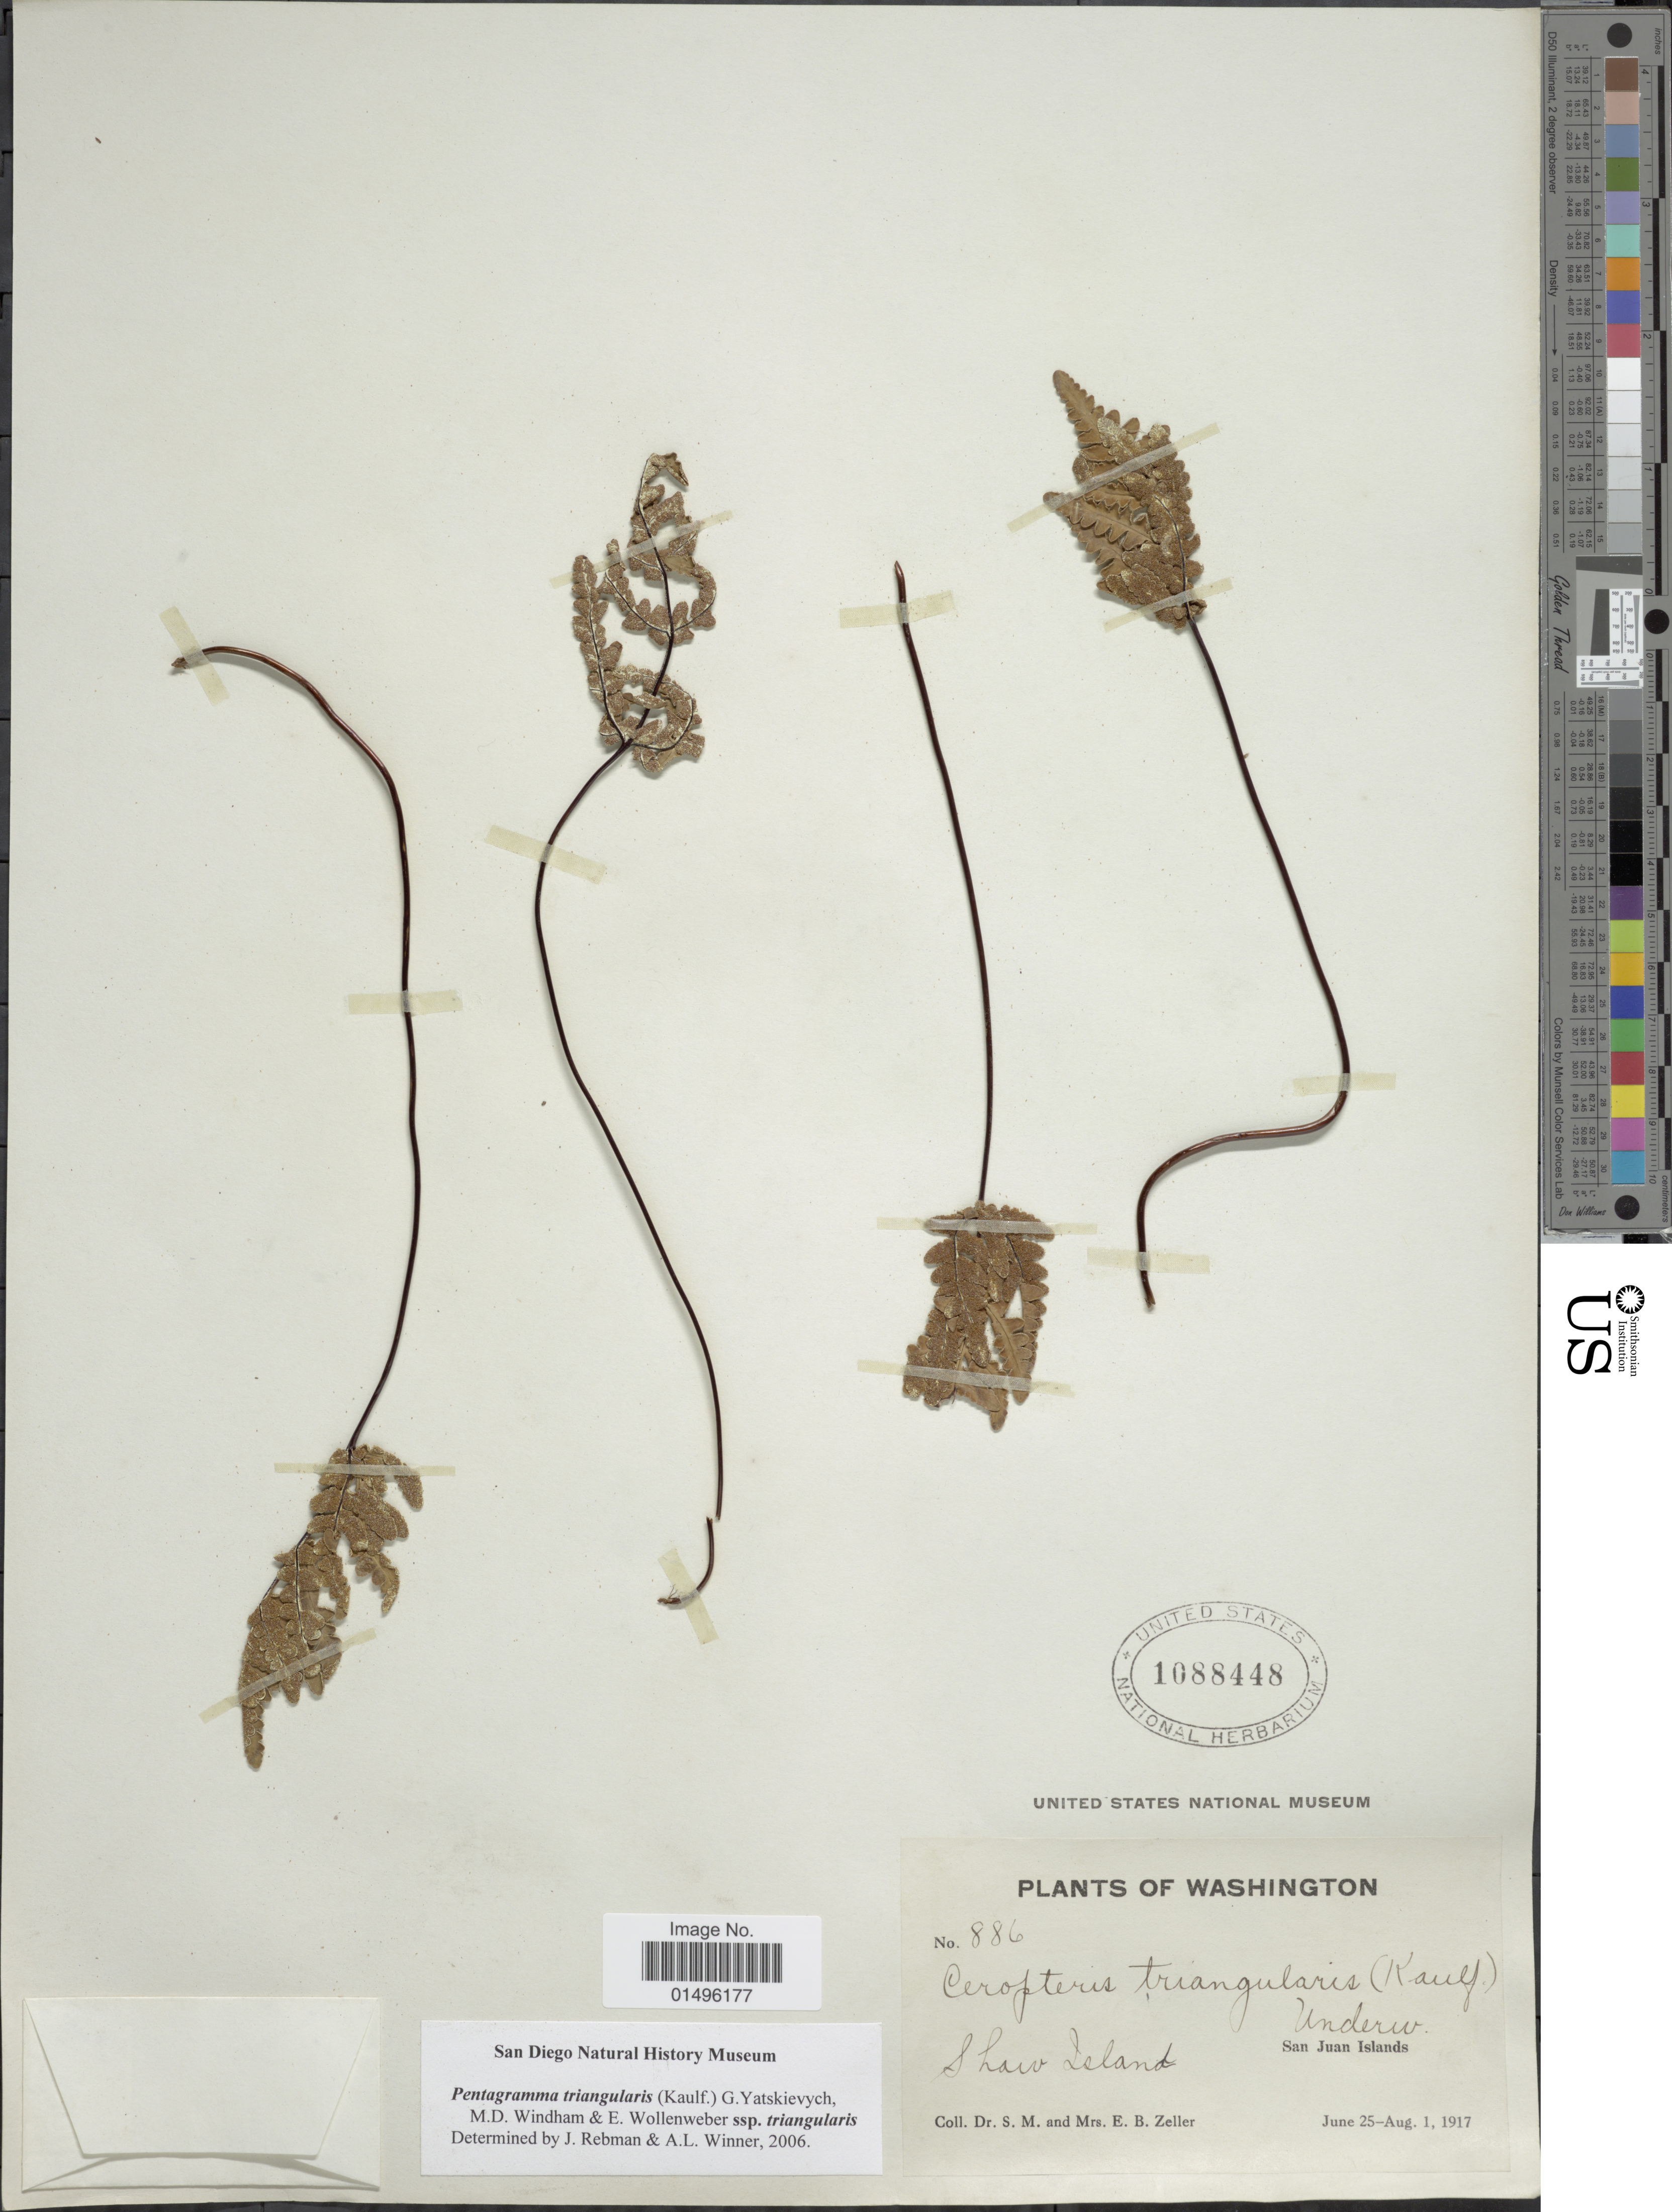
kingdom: Plantae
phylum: Tracheophyta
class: Polypodiopsida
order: Polypodiales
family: Pteridaceae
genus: Pentagramma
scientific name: Pentagramma triangularis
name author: (Kaulf.) Yatsk. et al.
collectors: S. Zeller & E. Zeller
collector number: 886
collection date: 1917-06-25/1917-08-01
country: United States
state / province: Washington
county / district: San Juan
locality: Washington, San Juan Islands. Shaw Island.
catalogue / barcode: US 1088448